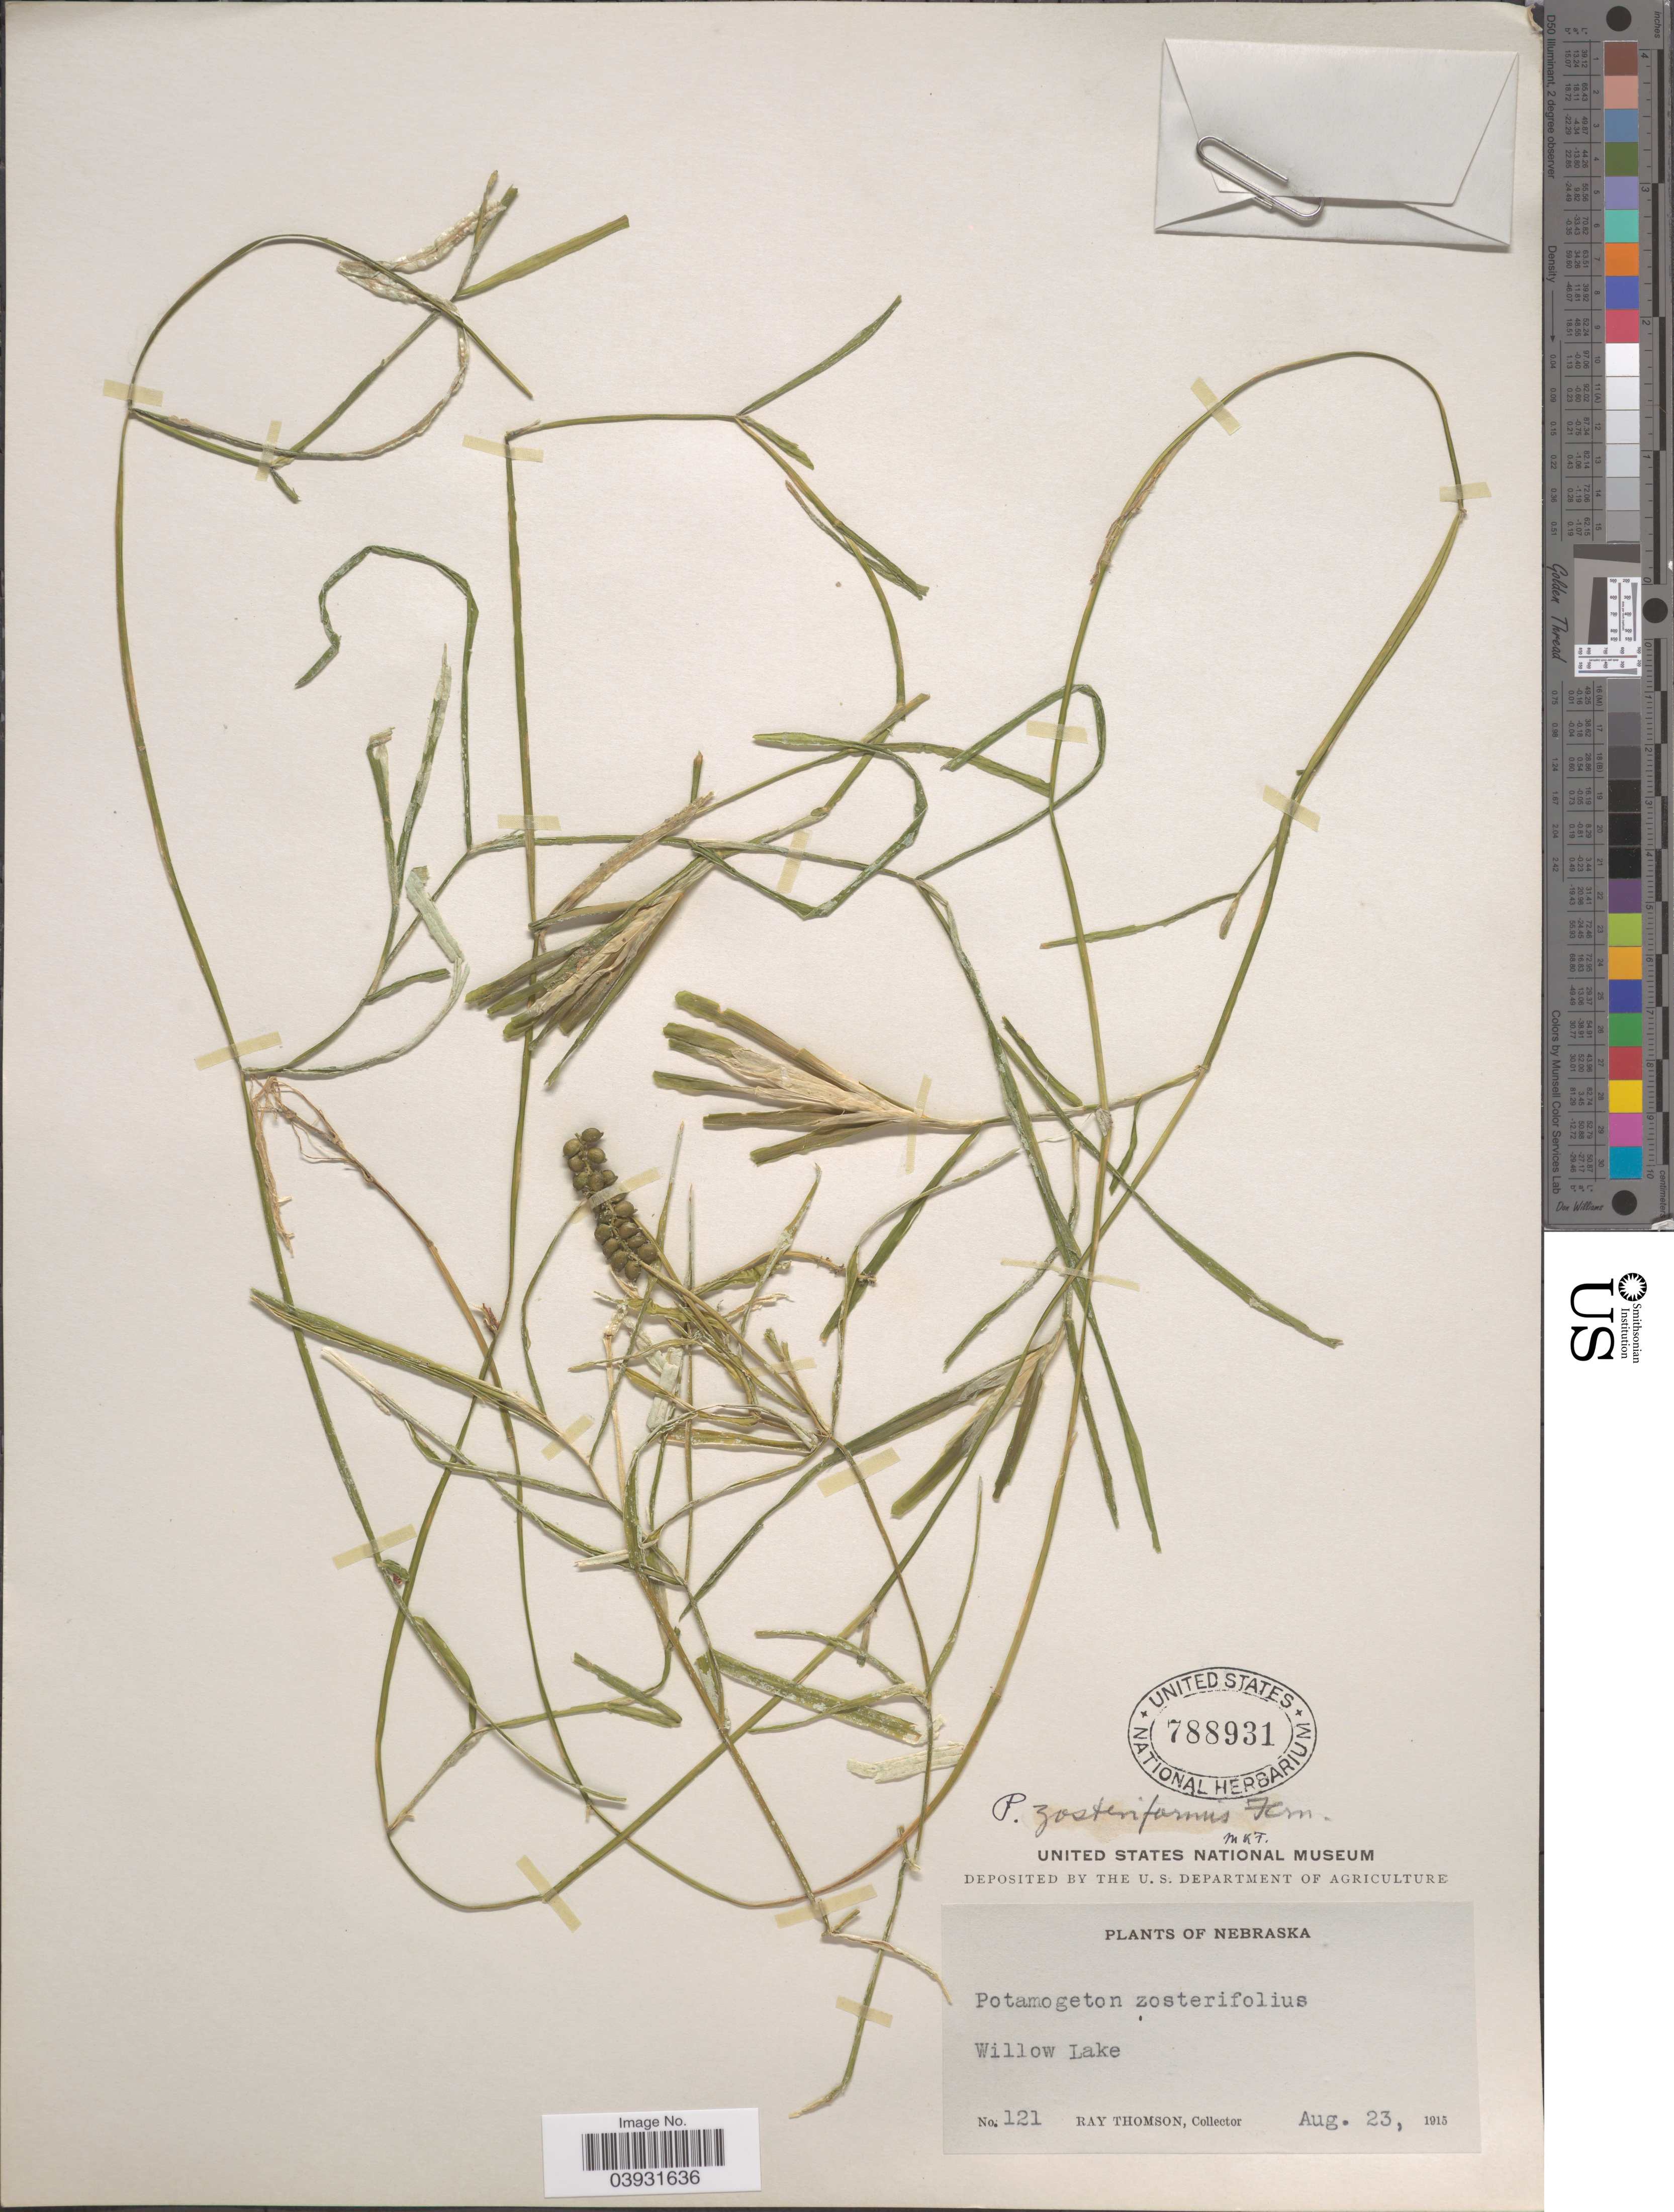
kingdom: Plantae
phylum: Tracheophyta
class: Liliopsida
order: Alismatales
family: Potamogetonaceae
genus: Potamogeton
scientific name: Potamogeton zosterifolius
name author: Schumach.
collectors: R. Thomson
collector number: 121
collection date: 1915-08-23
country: United States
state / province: Nebraska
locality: Willow Lake.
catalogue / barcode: US 788931